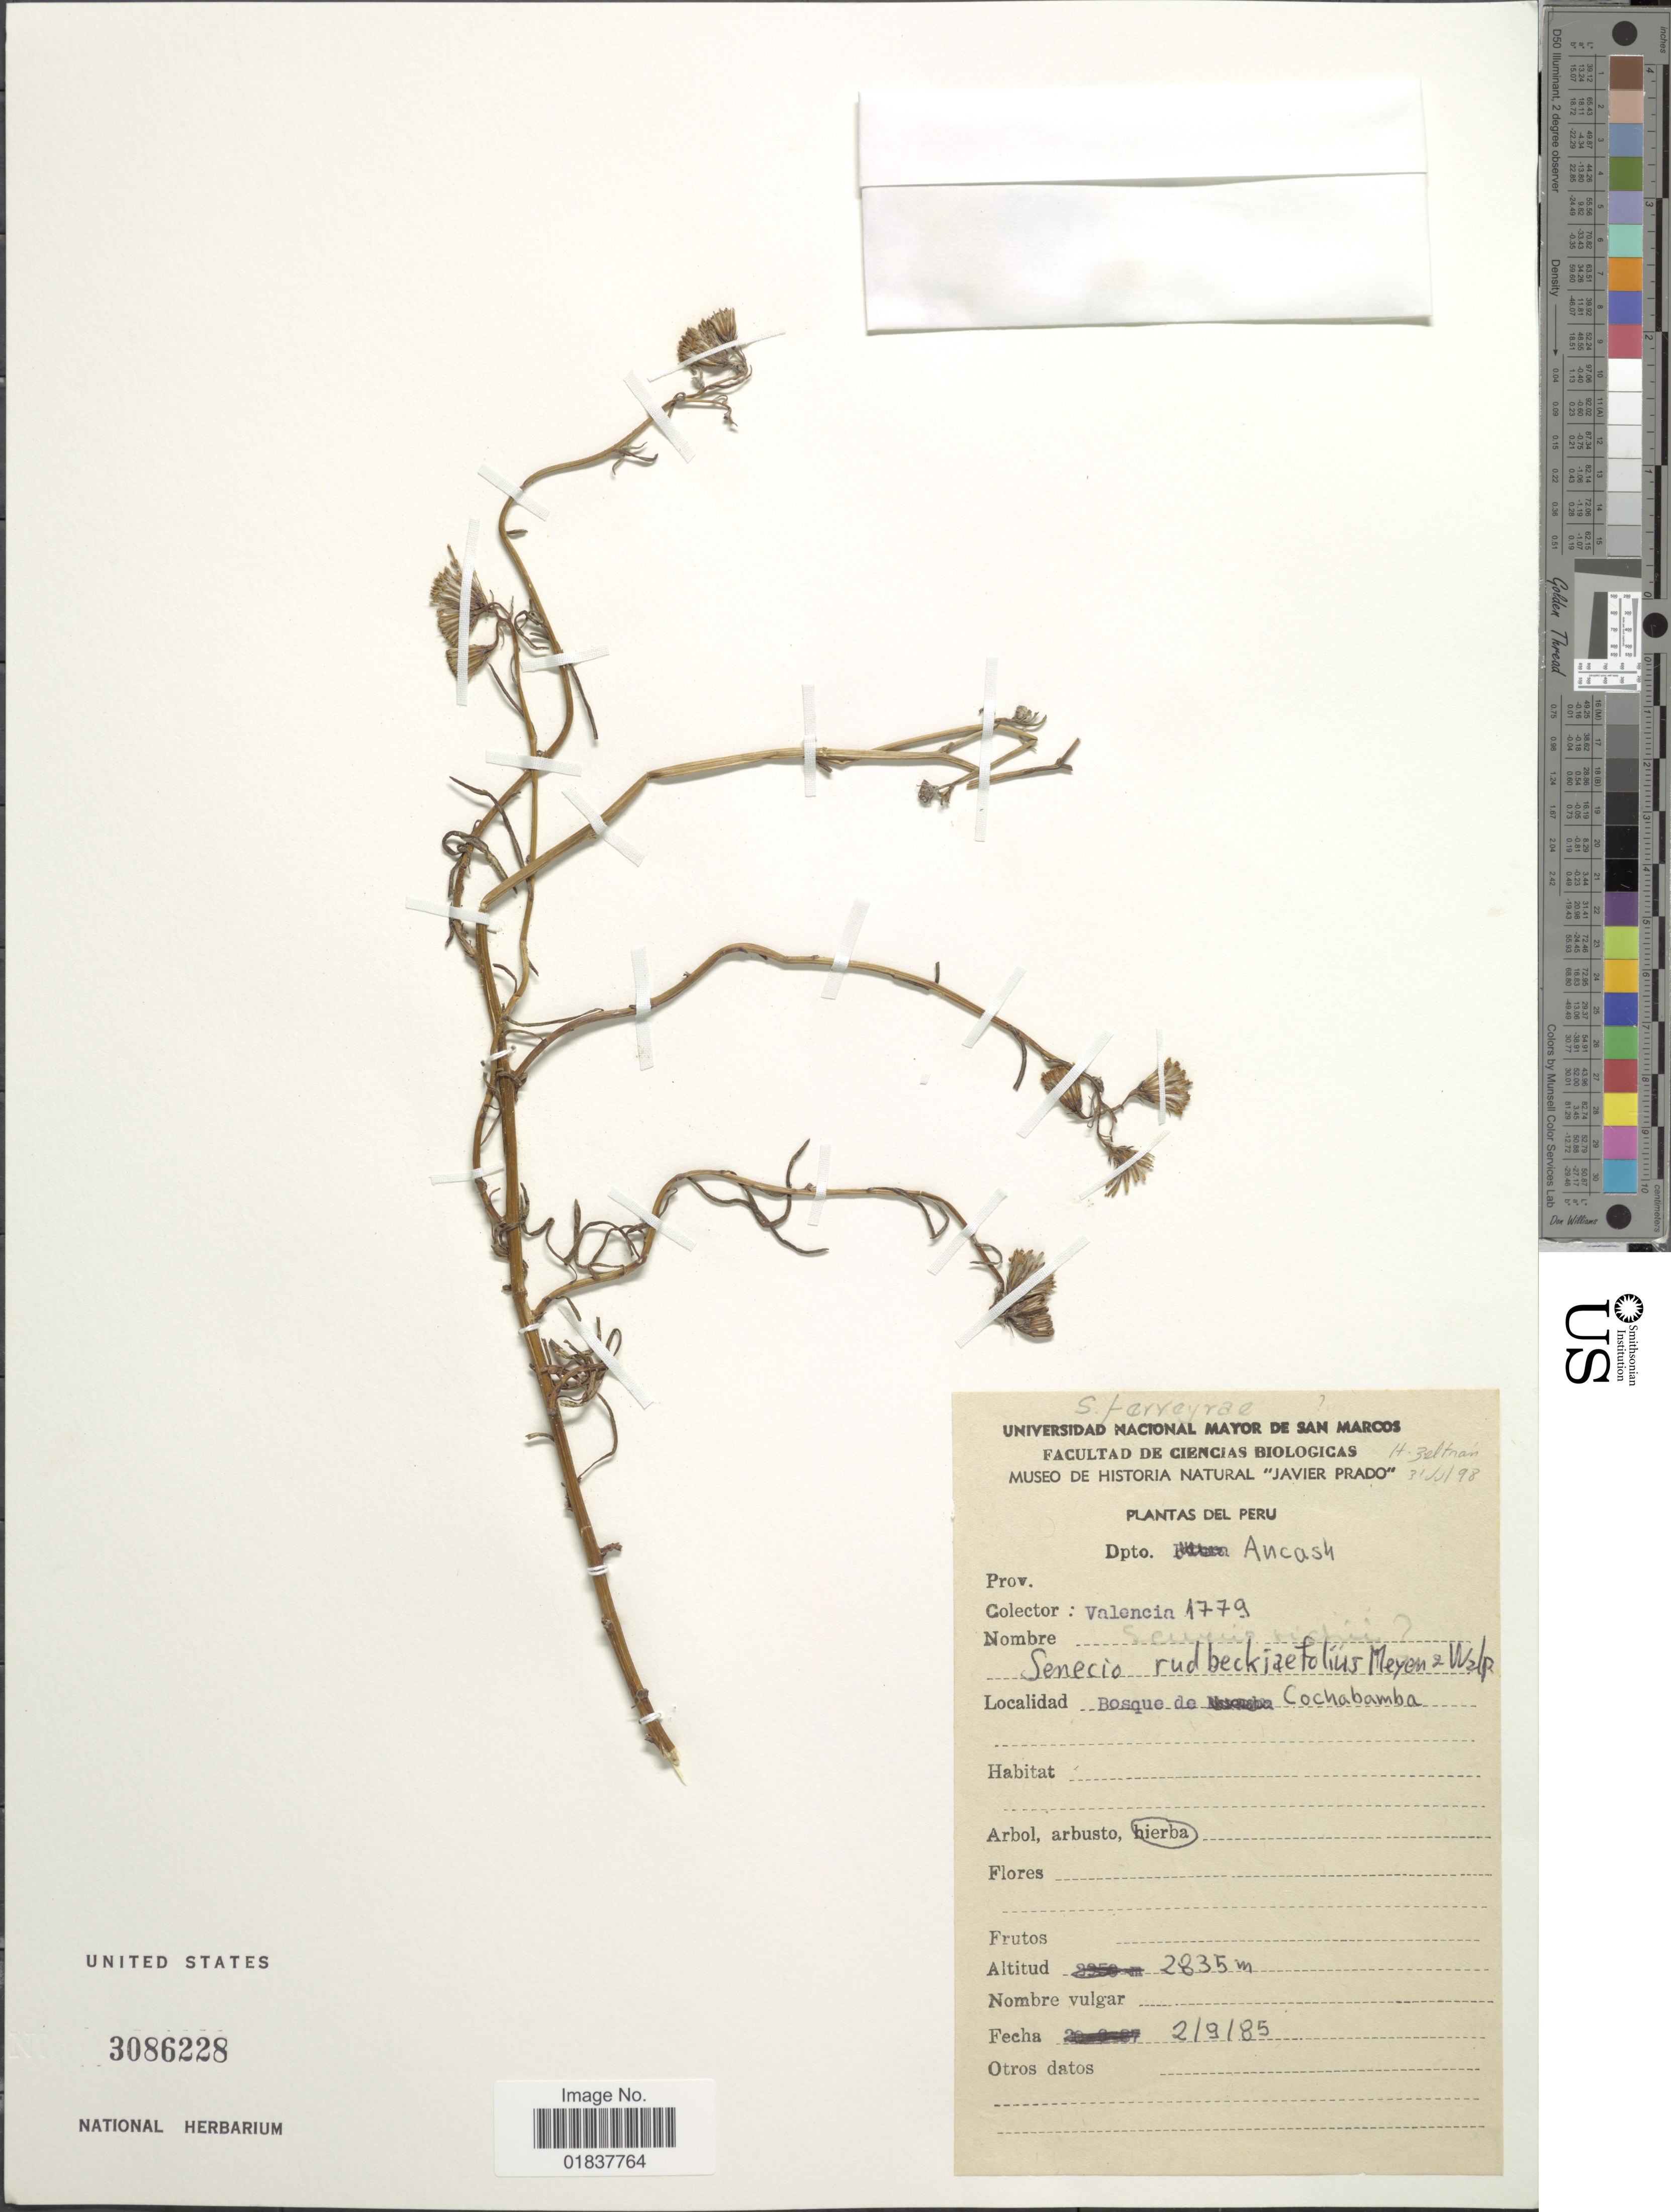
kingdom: Plantae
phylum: Tracheophyta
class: Magnoliopsida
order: Asterales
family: Asteraceae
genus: Senecio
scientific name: Senecio ferreyrae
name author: Cabrera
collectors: -. Valencia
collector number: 1779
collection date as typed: Transcribed d/m/y: 2/9/85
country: Peru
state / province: Ancash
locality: Bosque de Cochabamba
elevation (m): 2835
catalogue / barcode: US 3086228